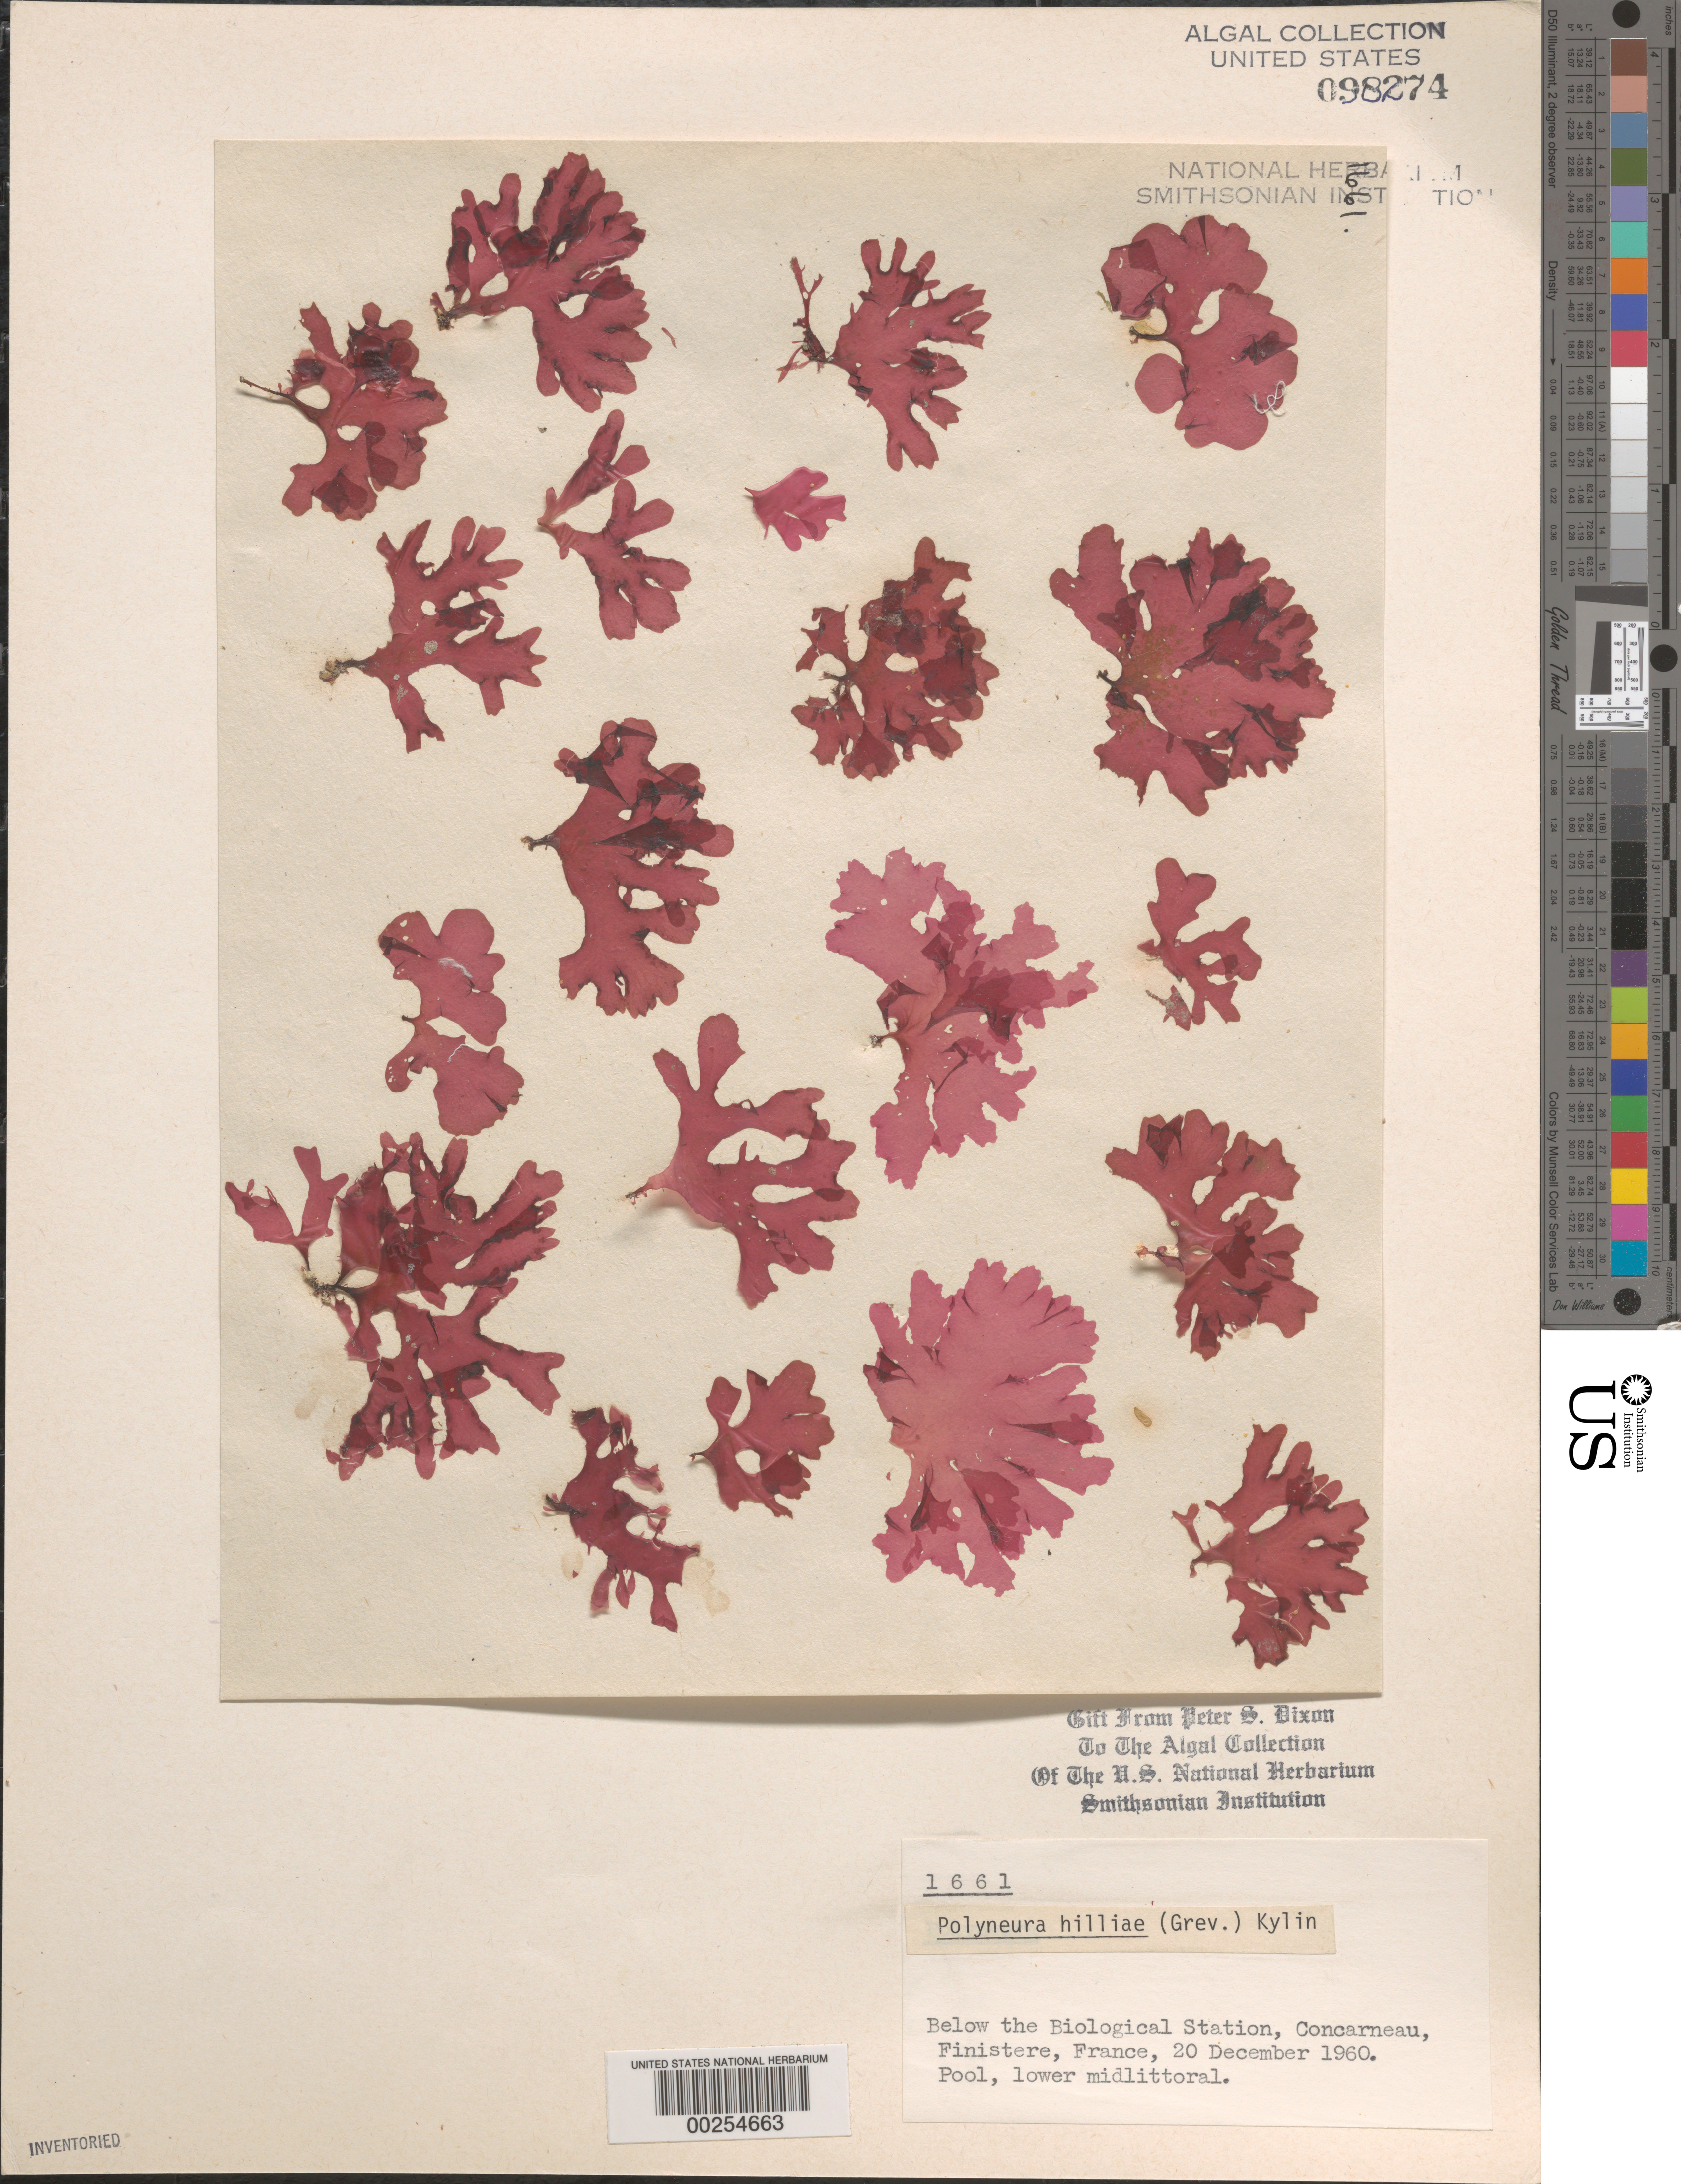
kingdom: Plantae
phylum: Rhodophyta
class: Florideophyceae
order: Ceramiales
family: Delesseriaceae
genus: Polyneura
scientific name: Polyneura bonnemaisonii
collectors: P. S. Dixon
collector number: PSD 1661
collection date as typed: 20 Dec 1960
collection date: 1960-12-20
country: France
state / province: Bretagne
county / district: Finistère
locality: Concarneau, below biological station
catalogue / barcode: US 98274